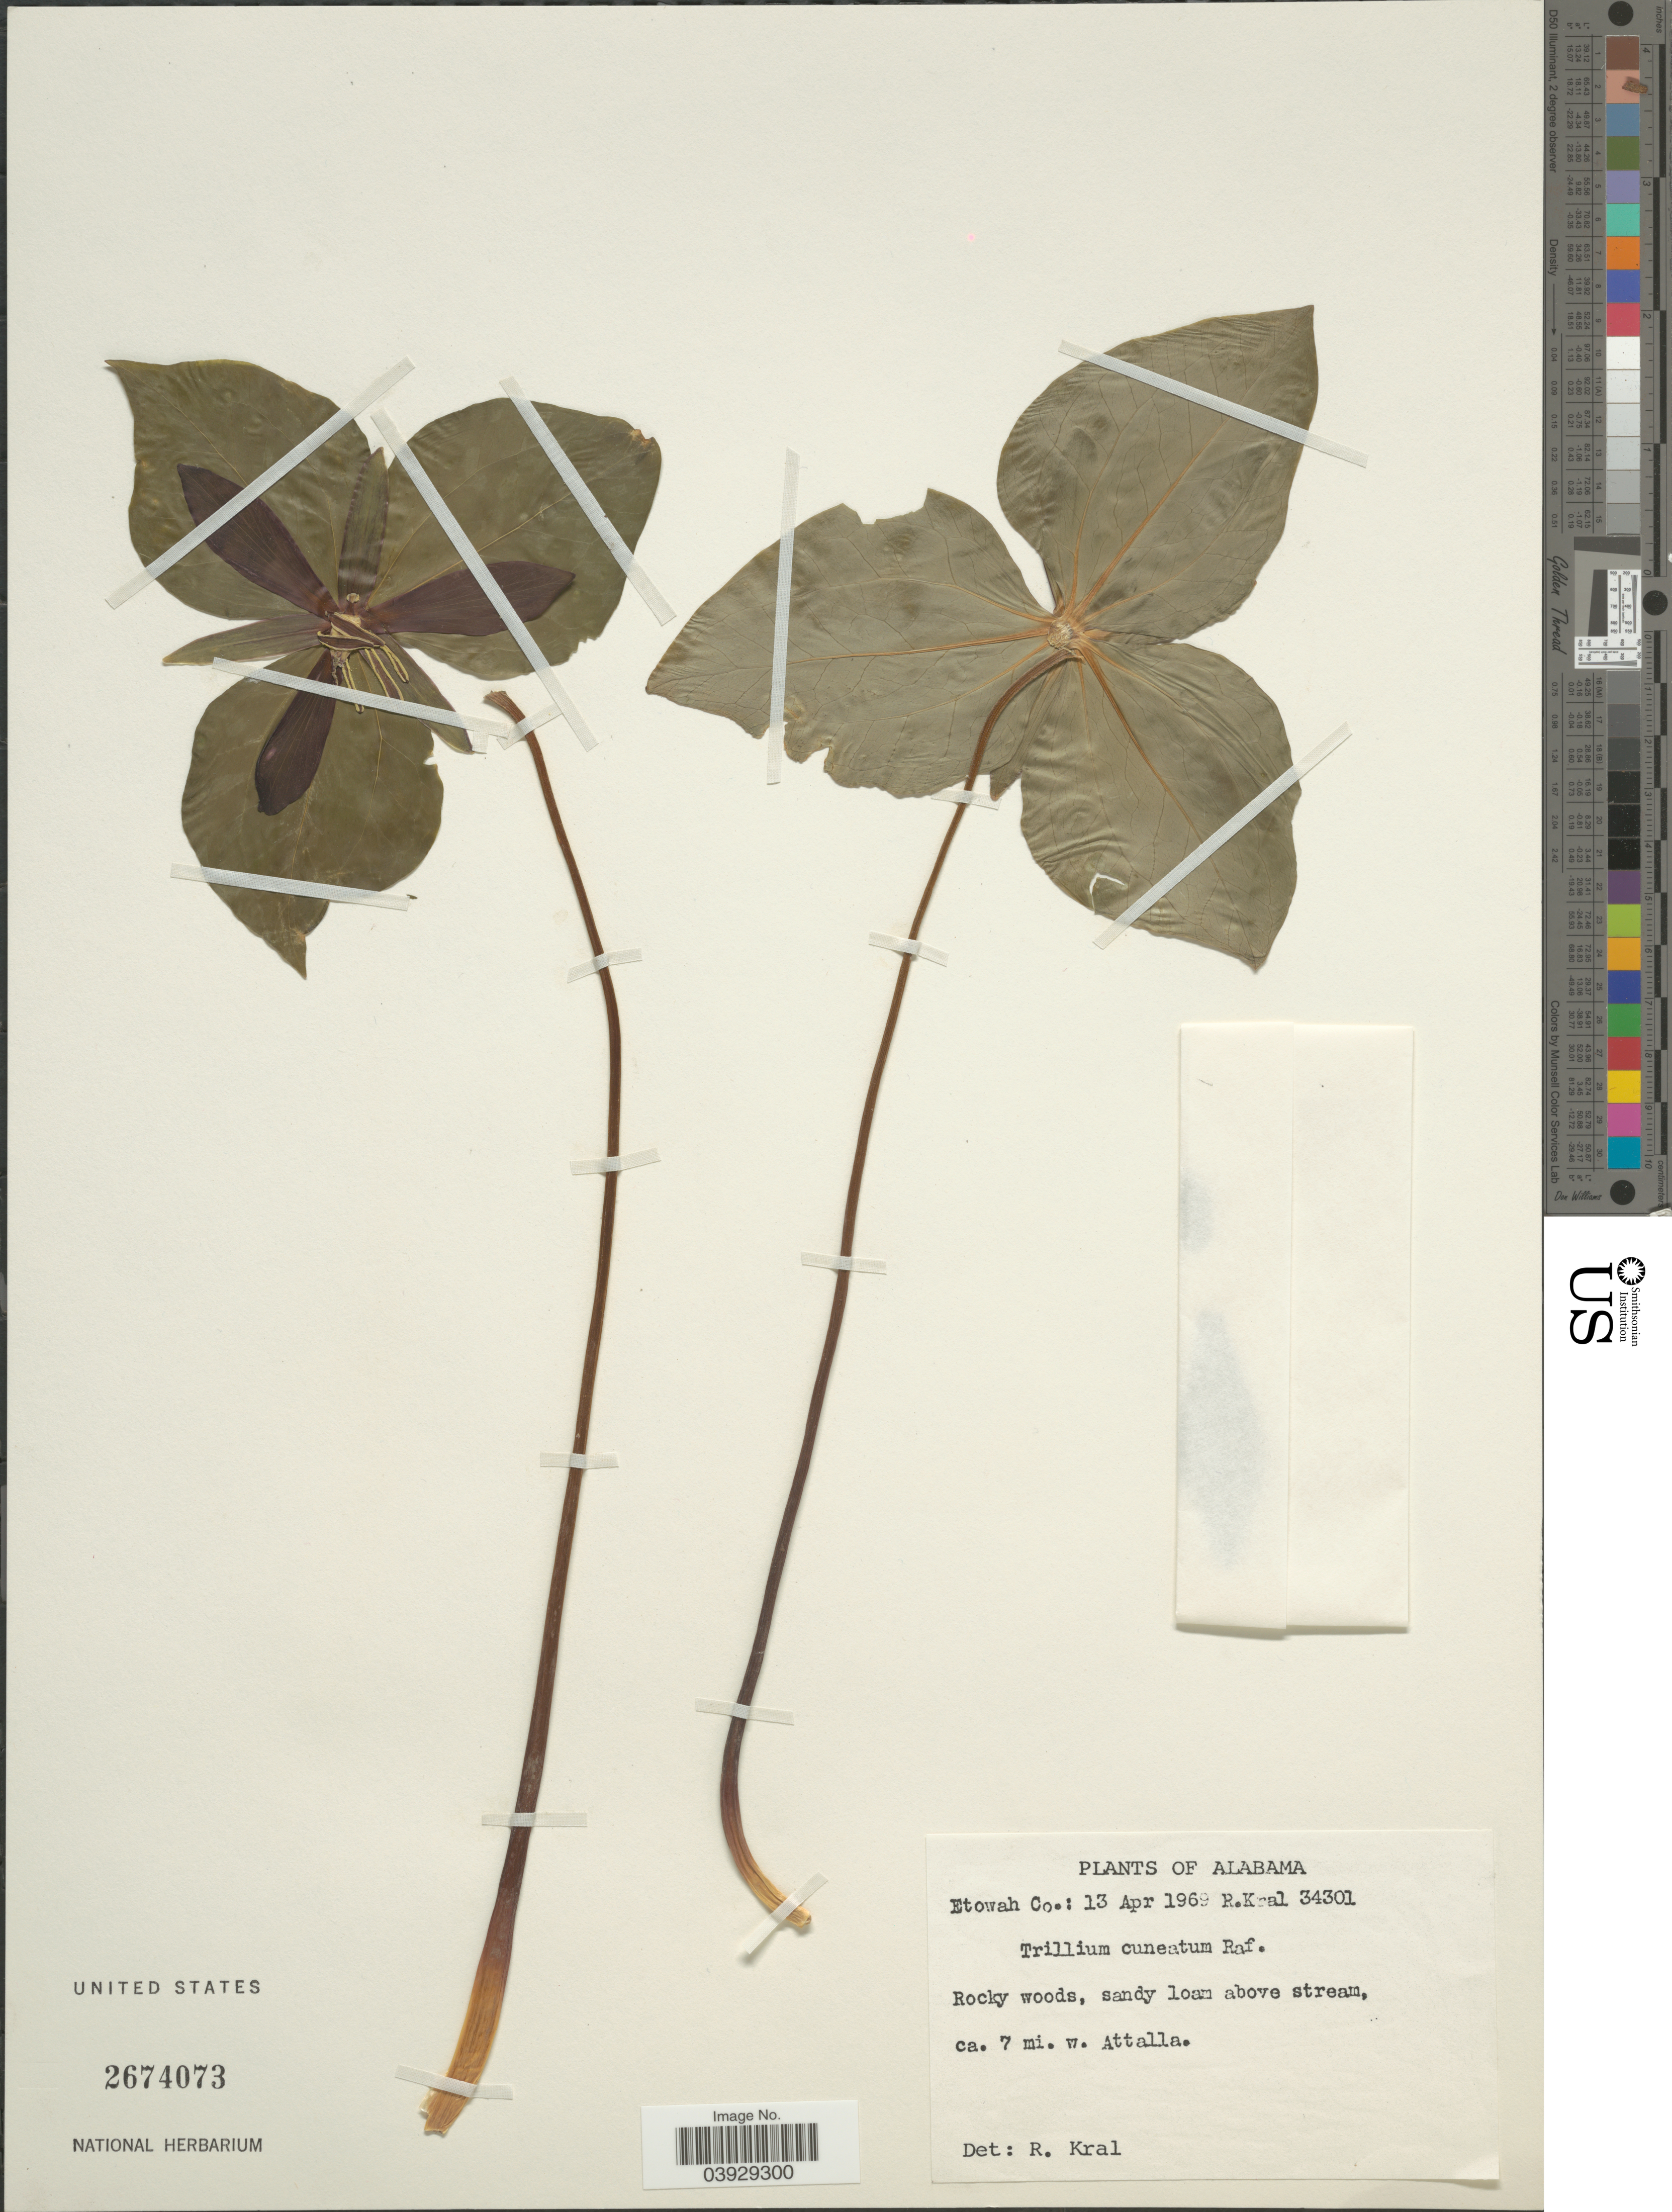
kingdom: Plantae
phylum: Tracheophyta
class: Liliopsida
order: Liliales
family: Melanthiaceae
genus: Trillium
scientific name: Trillium cuneatum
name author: Raf.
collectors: R. Kral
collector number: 34301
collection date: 1969-04-13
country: United States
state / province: Alabama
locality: Etowah Co.: ca. 7 mi. w. Attalla.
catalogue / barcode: US 2674073